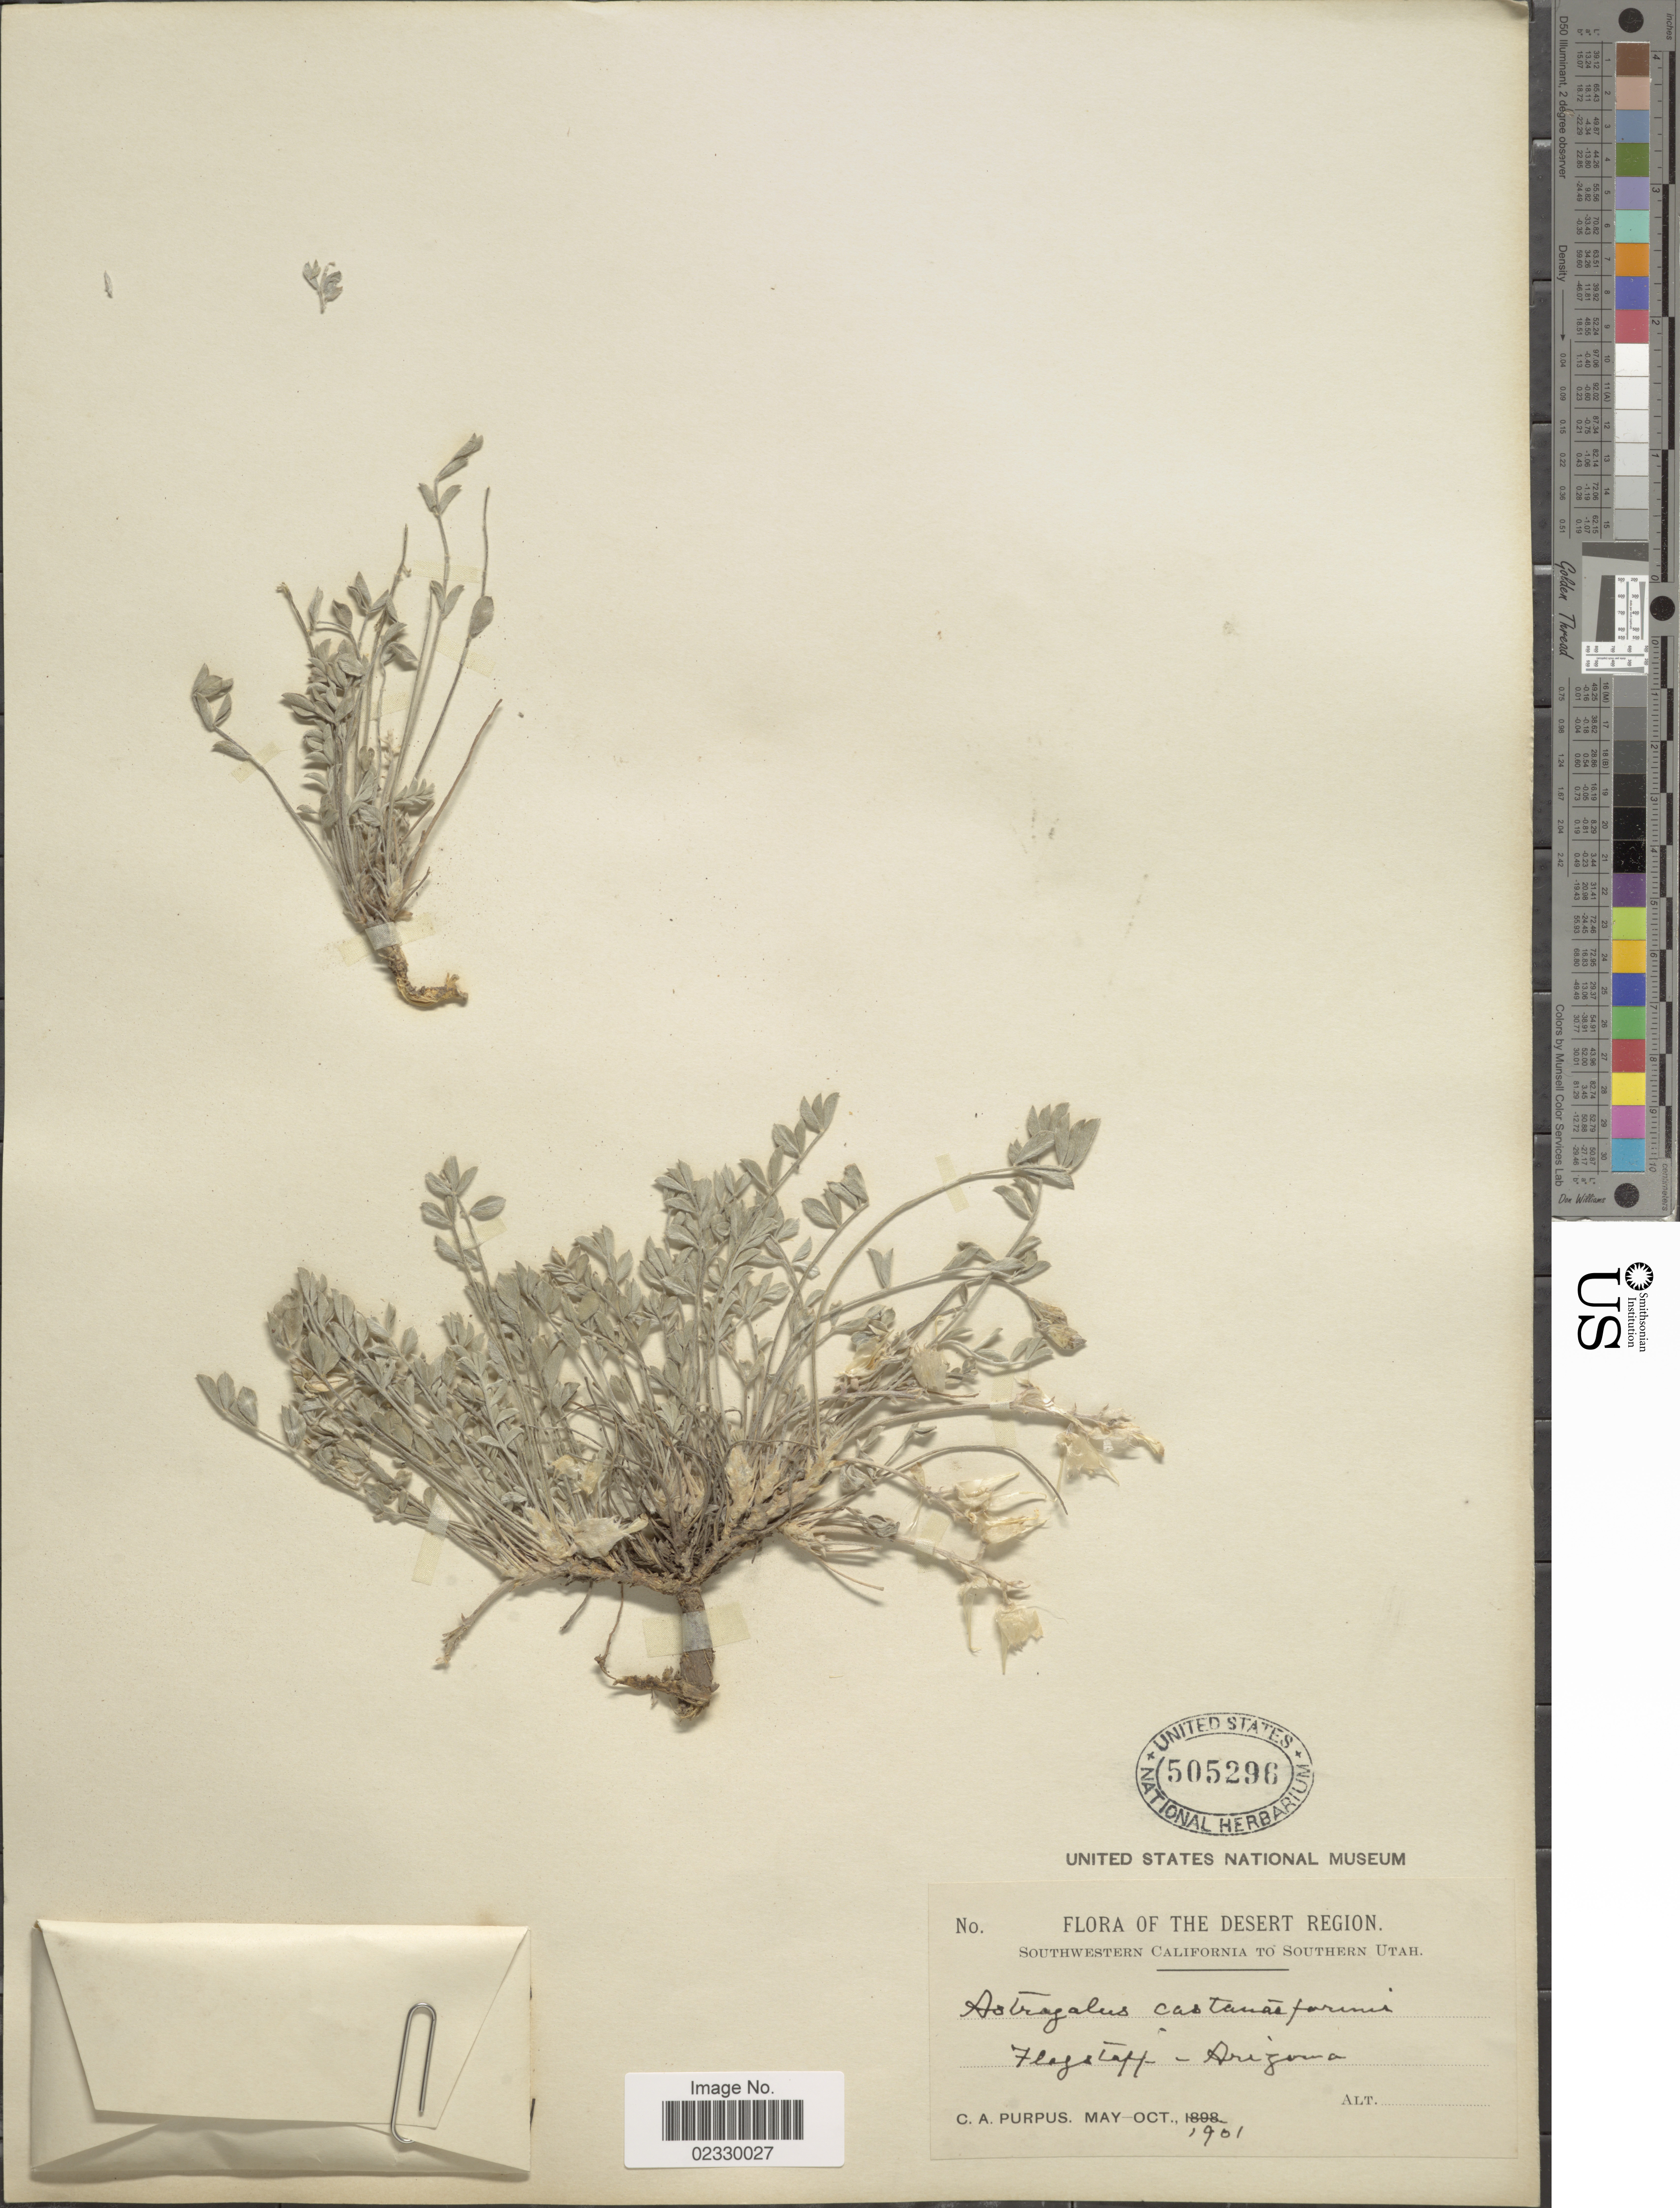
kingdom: Plantae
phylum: Tracheophyta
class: Magnoliopsida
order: Fabales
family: Fabaceae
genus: Astragalus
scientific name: Astragalus castanaeformis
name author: S. Watson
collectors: C. A. Purpus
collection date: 1901-05/1901-10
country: United States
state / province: Arizona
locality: The Desert Region. Southwestern California to Southern Utah. Flagstaff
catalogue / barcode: US 505296